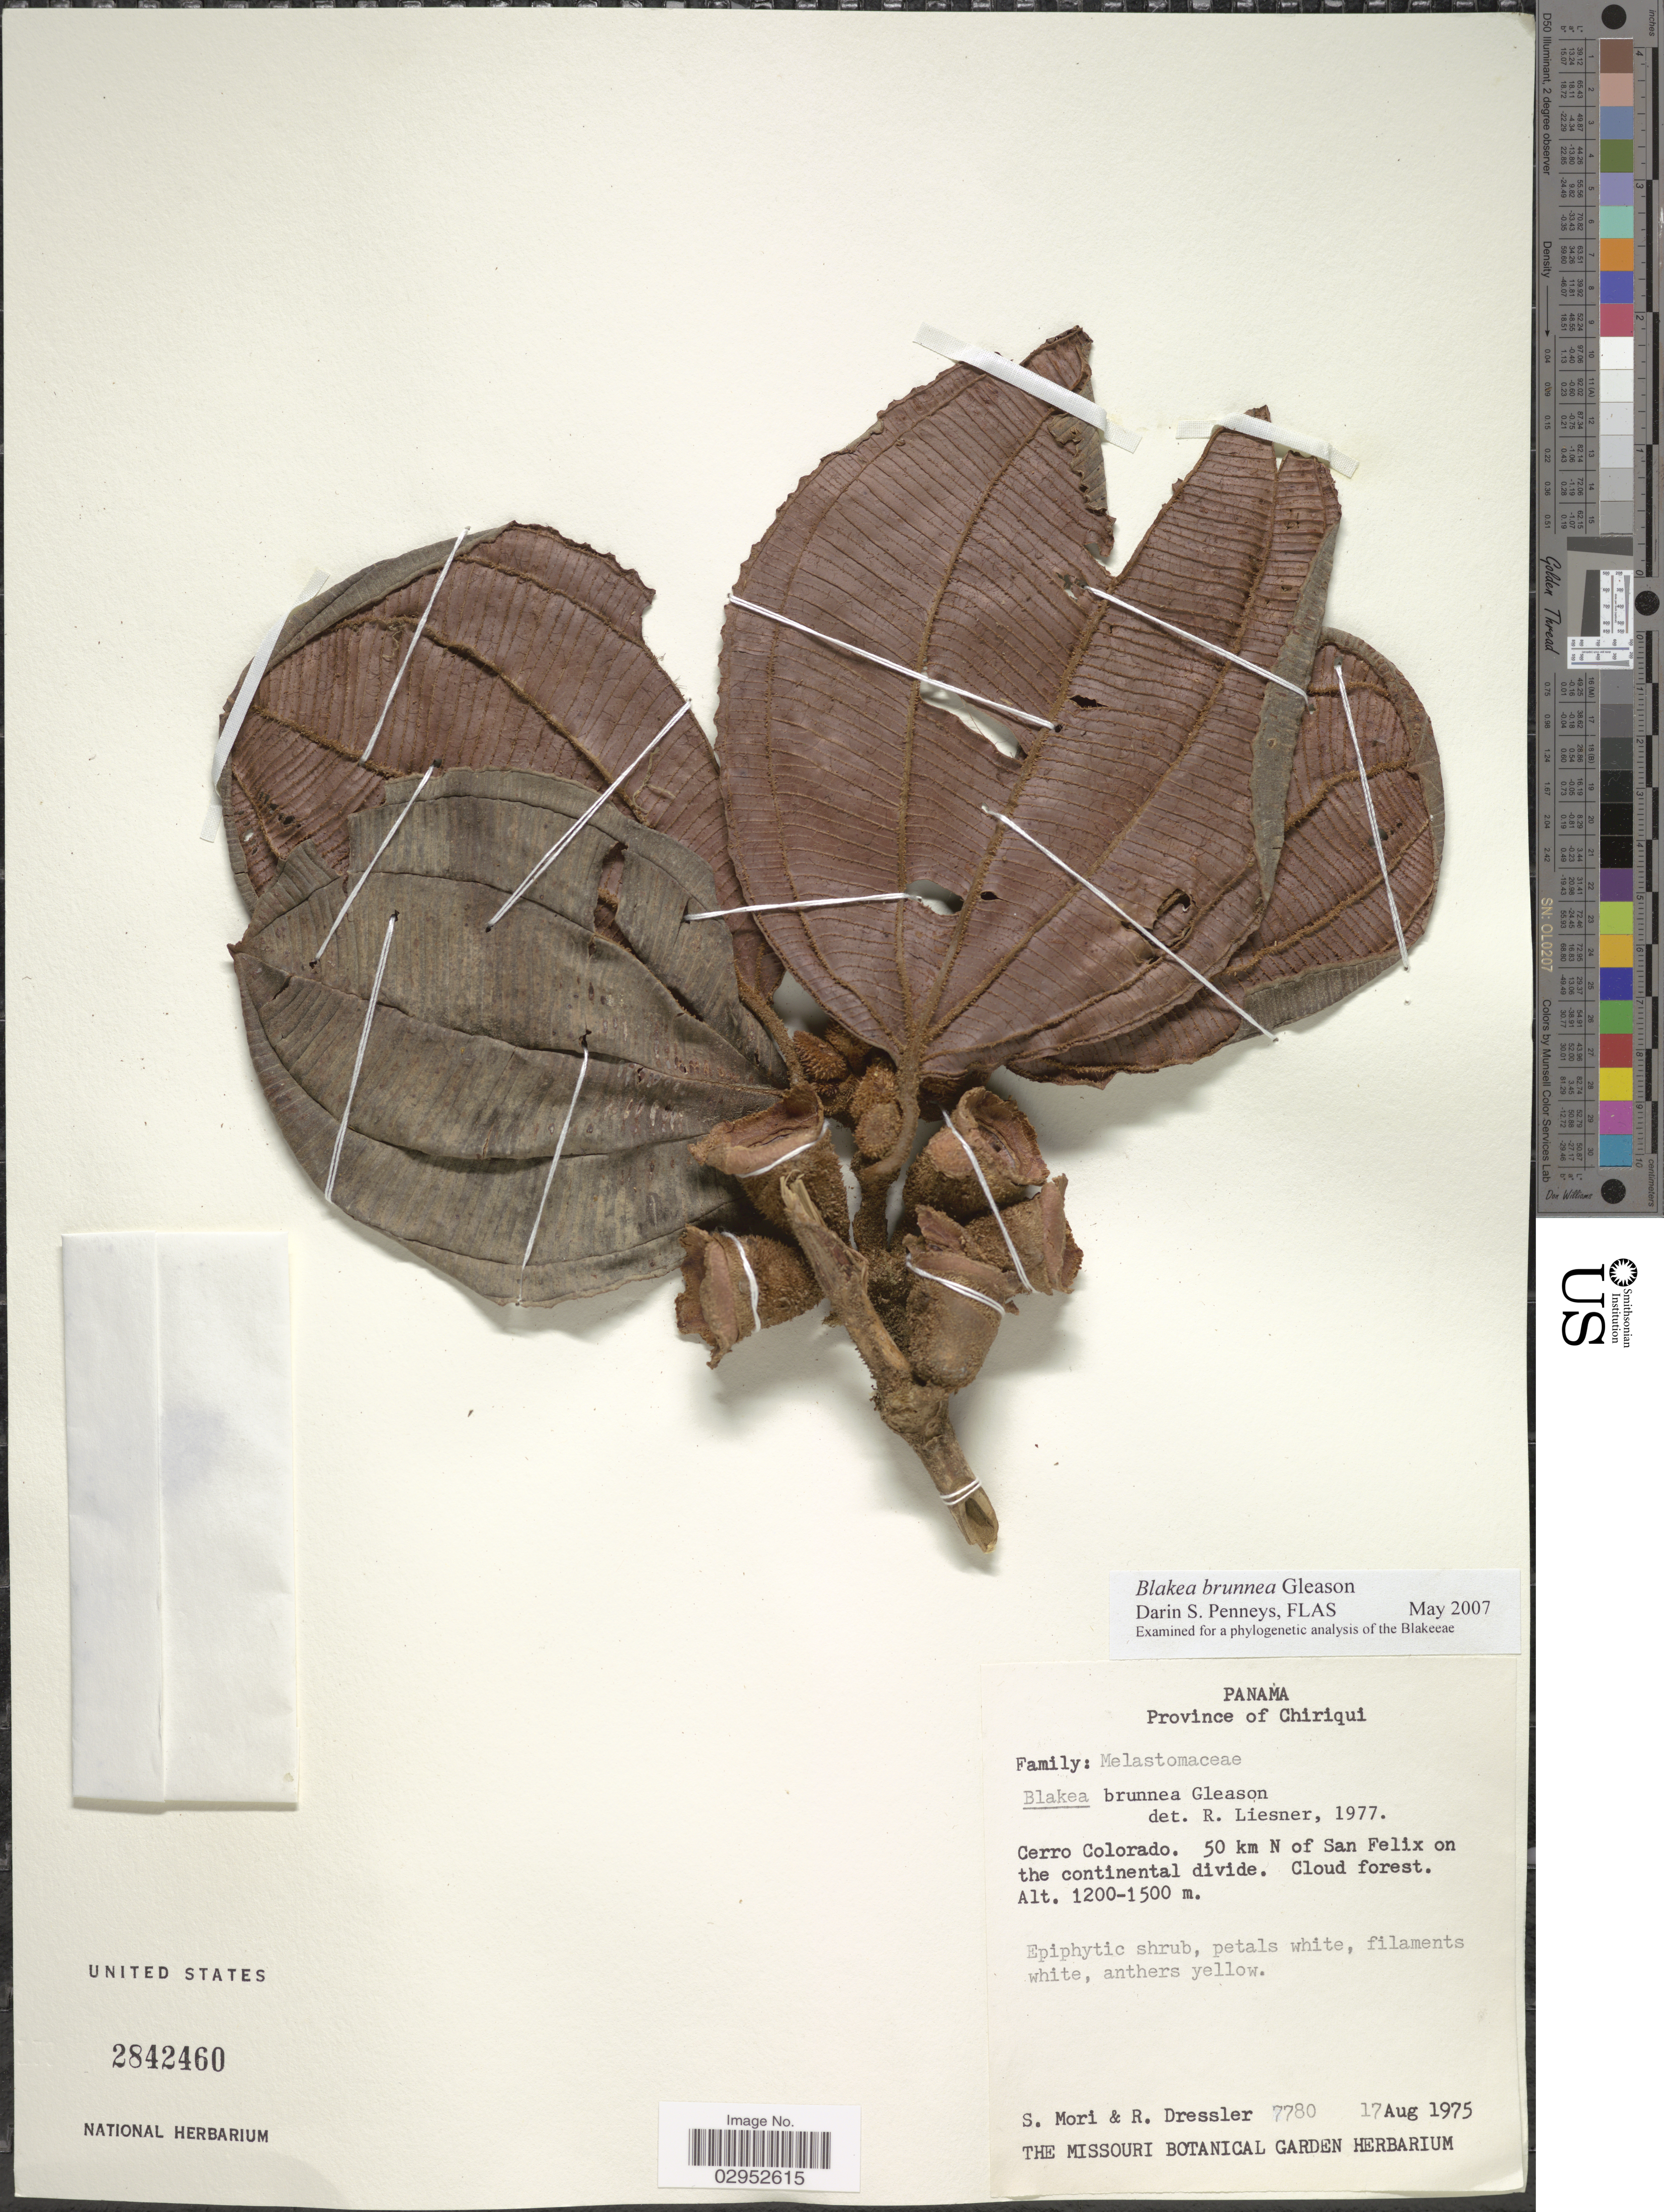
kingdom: Plantae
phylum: Tracheophyta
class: Magnoliopsida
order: Myrtales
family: Melastomataceae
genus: Blakea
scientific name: Blakea brunnea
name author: Gleason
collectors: S. Mori & R. Dressler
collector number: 7780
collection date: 1975-08-17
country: Panama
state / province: Chiriqui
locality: Cerro Colorado. 50 km N of San Felix on the continental divide.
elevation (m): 1200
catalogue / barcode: US 2842460